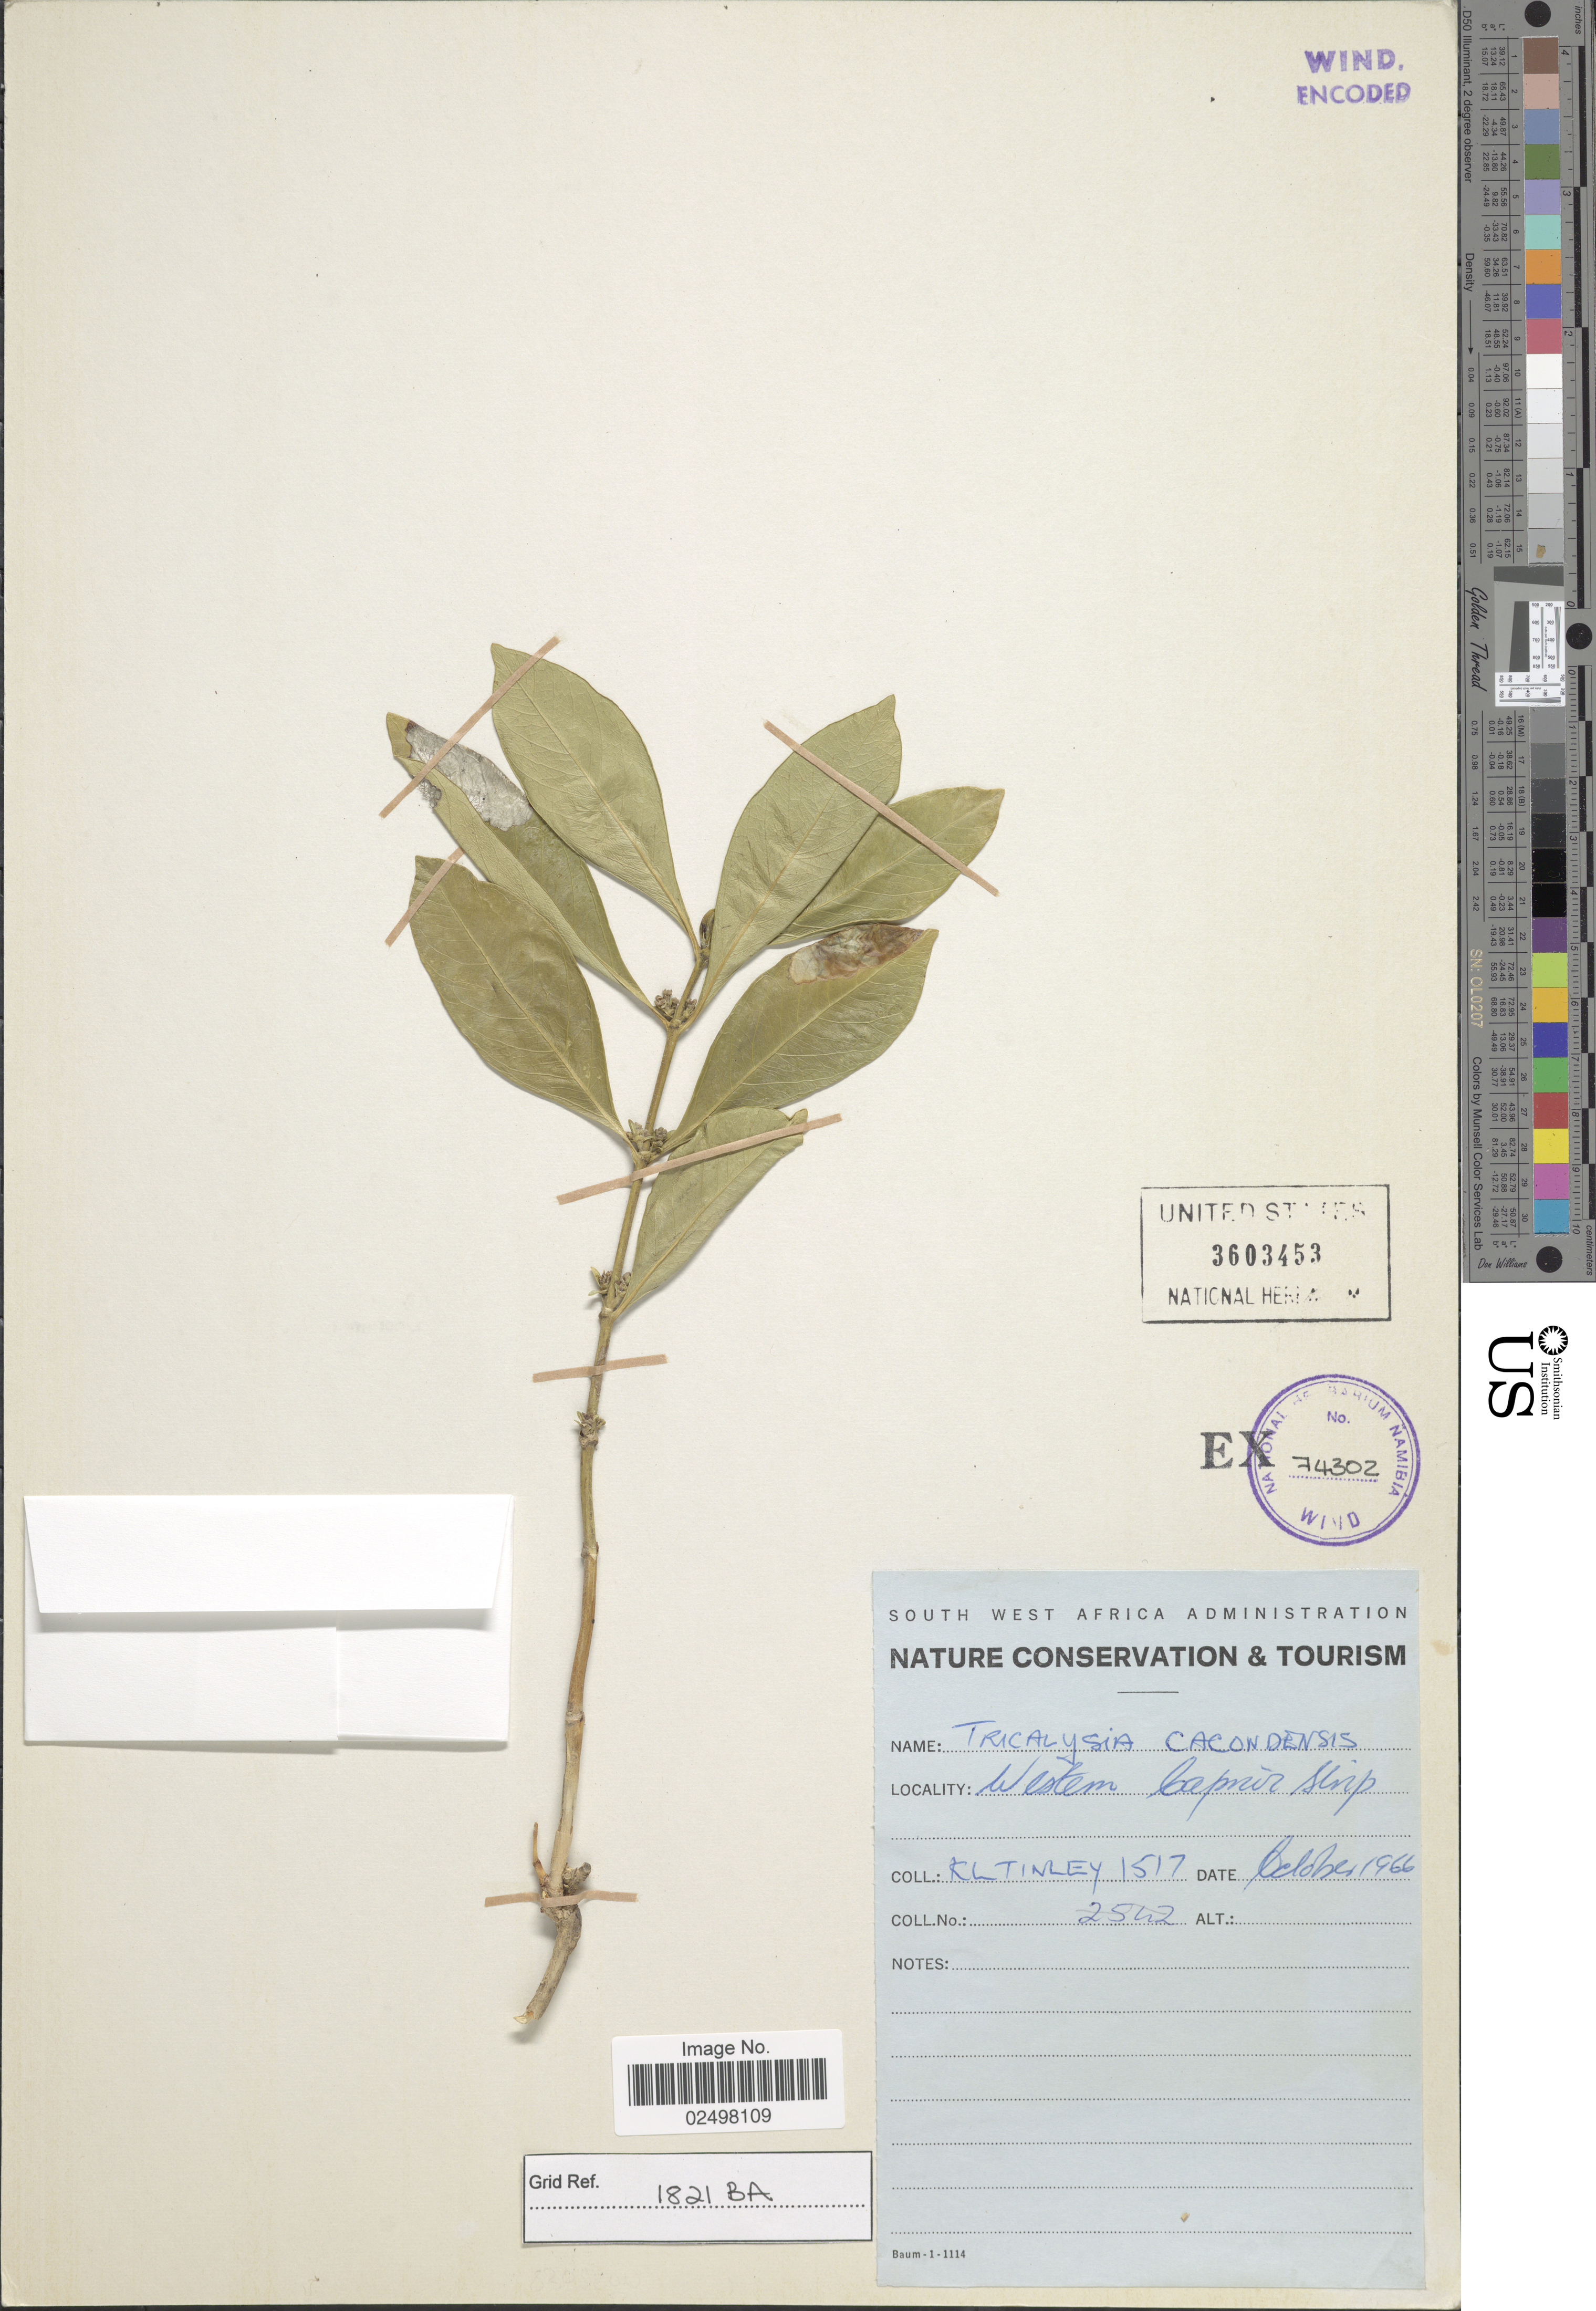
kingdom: Plantae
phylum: Tracheophyta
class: Magnoliopsida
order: Gentianales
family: Rubiaceae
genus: Tricalysia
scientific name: Tricalysia cacondensis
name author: Hiern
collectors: K. Tinley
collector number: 1517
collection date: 1966-10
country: Namibia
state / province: Caprivi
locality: Western Caprivi Strip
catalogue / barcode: US 3603453